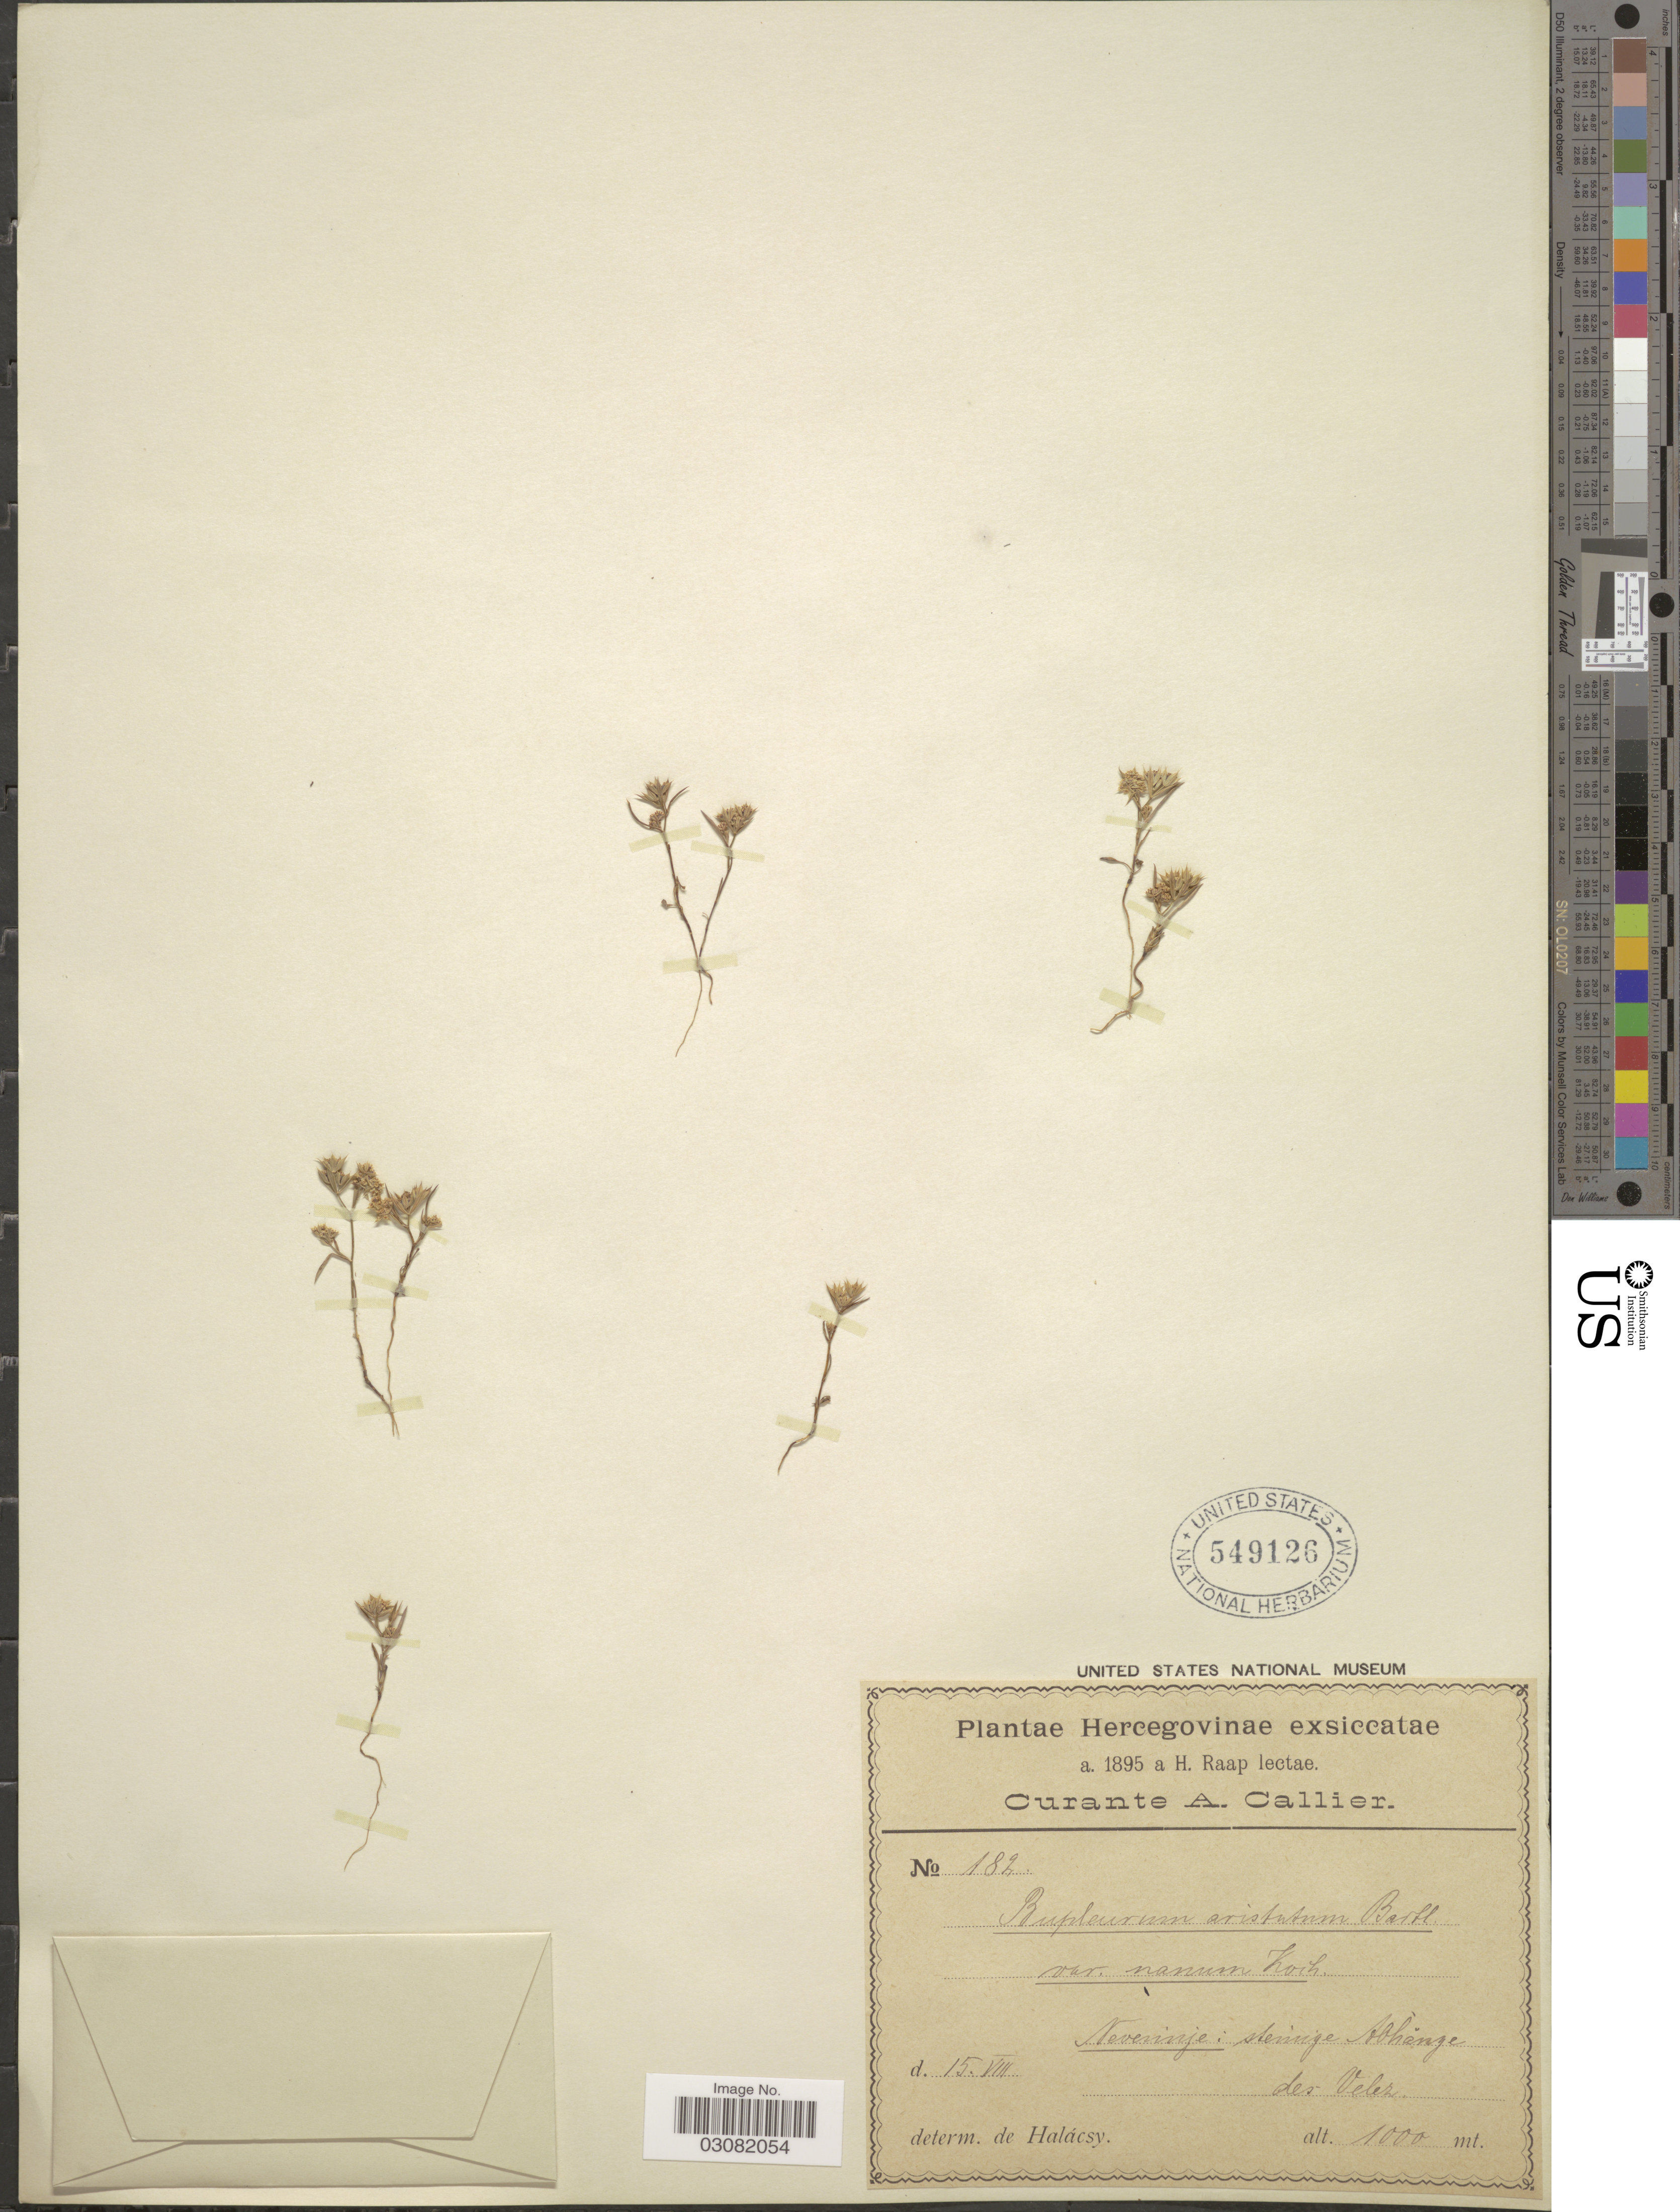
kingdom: Plantae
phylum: Tracheophyta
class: Magnoliopsida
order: Apiales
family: Apiaceae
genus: Bupleurum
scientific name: Bupleurum veronense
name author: Turra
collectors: H. Raap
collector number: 182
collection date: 1895-08-15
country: Bosnia and Herzegovina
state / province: Srpska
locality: Hercegovinae, Neverinje: steinige Abhange des Velez.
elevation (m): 1000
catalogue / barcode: US 549126